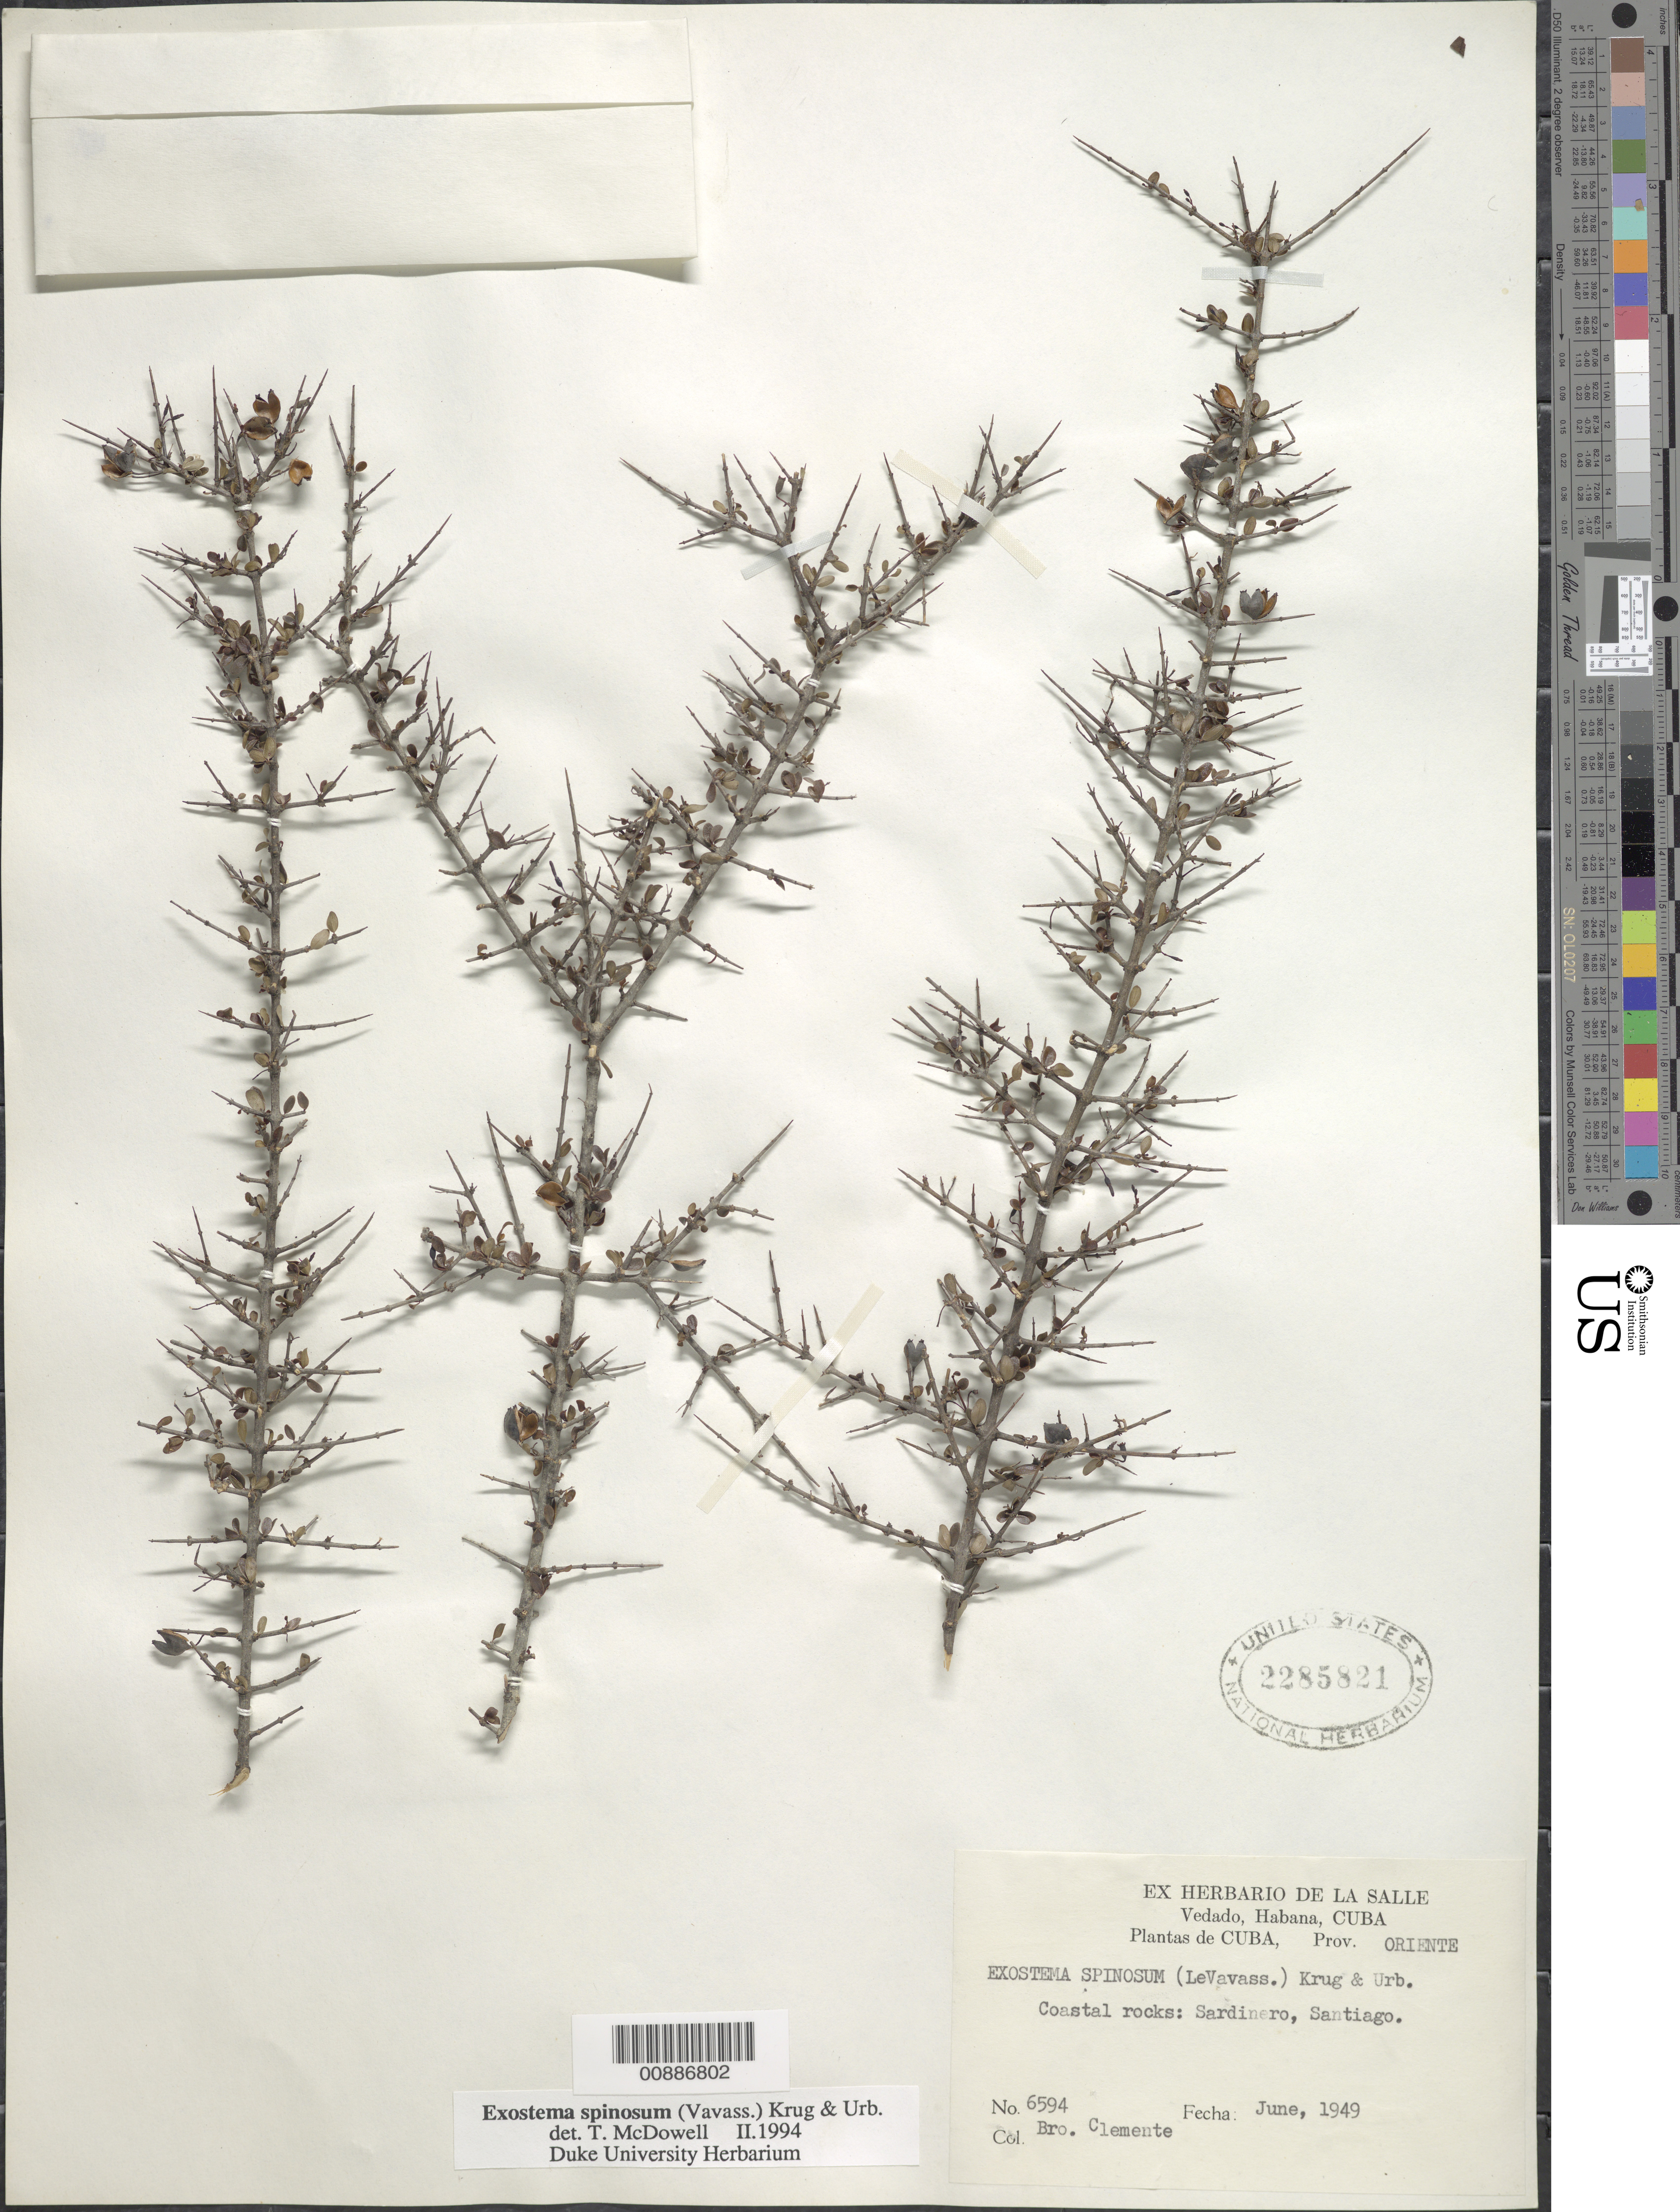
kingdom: Plantae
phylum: Tracheophyta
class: Magnoliopsida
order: Gentianales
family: Rubiaceae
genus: Exostema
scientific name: Exostema spinosum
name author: (Vavass.) Krug & Urb.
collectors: Bro. Clemente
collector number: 6594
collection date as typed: Jun 1949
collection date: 1949-06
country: Cuba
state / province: Oriente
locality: Sardinero, Santiago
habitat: Coastal rocks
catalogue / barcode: US 2285821